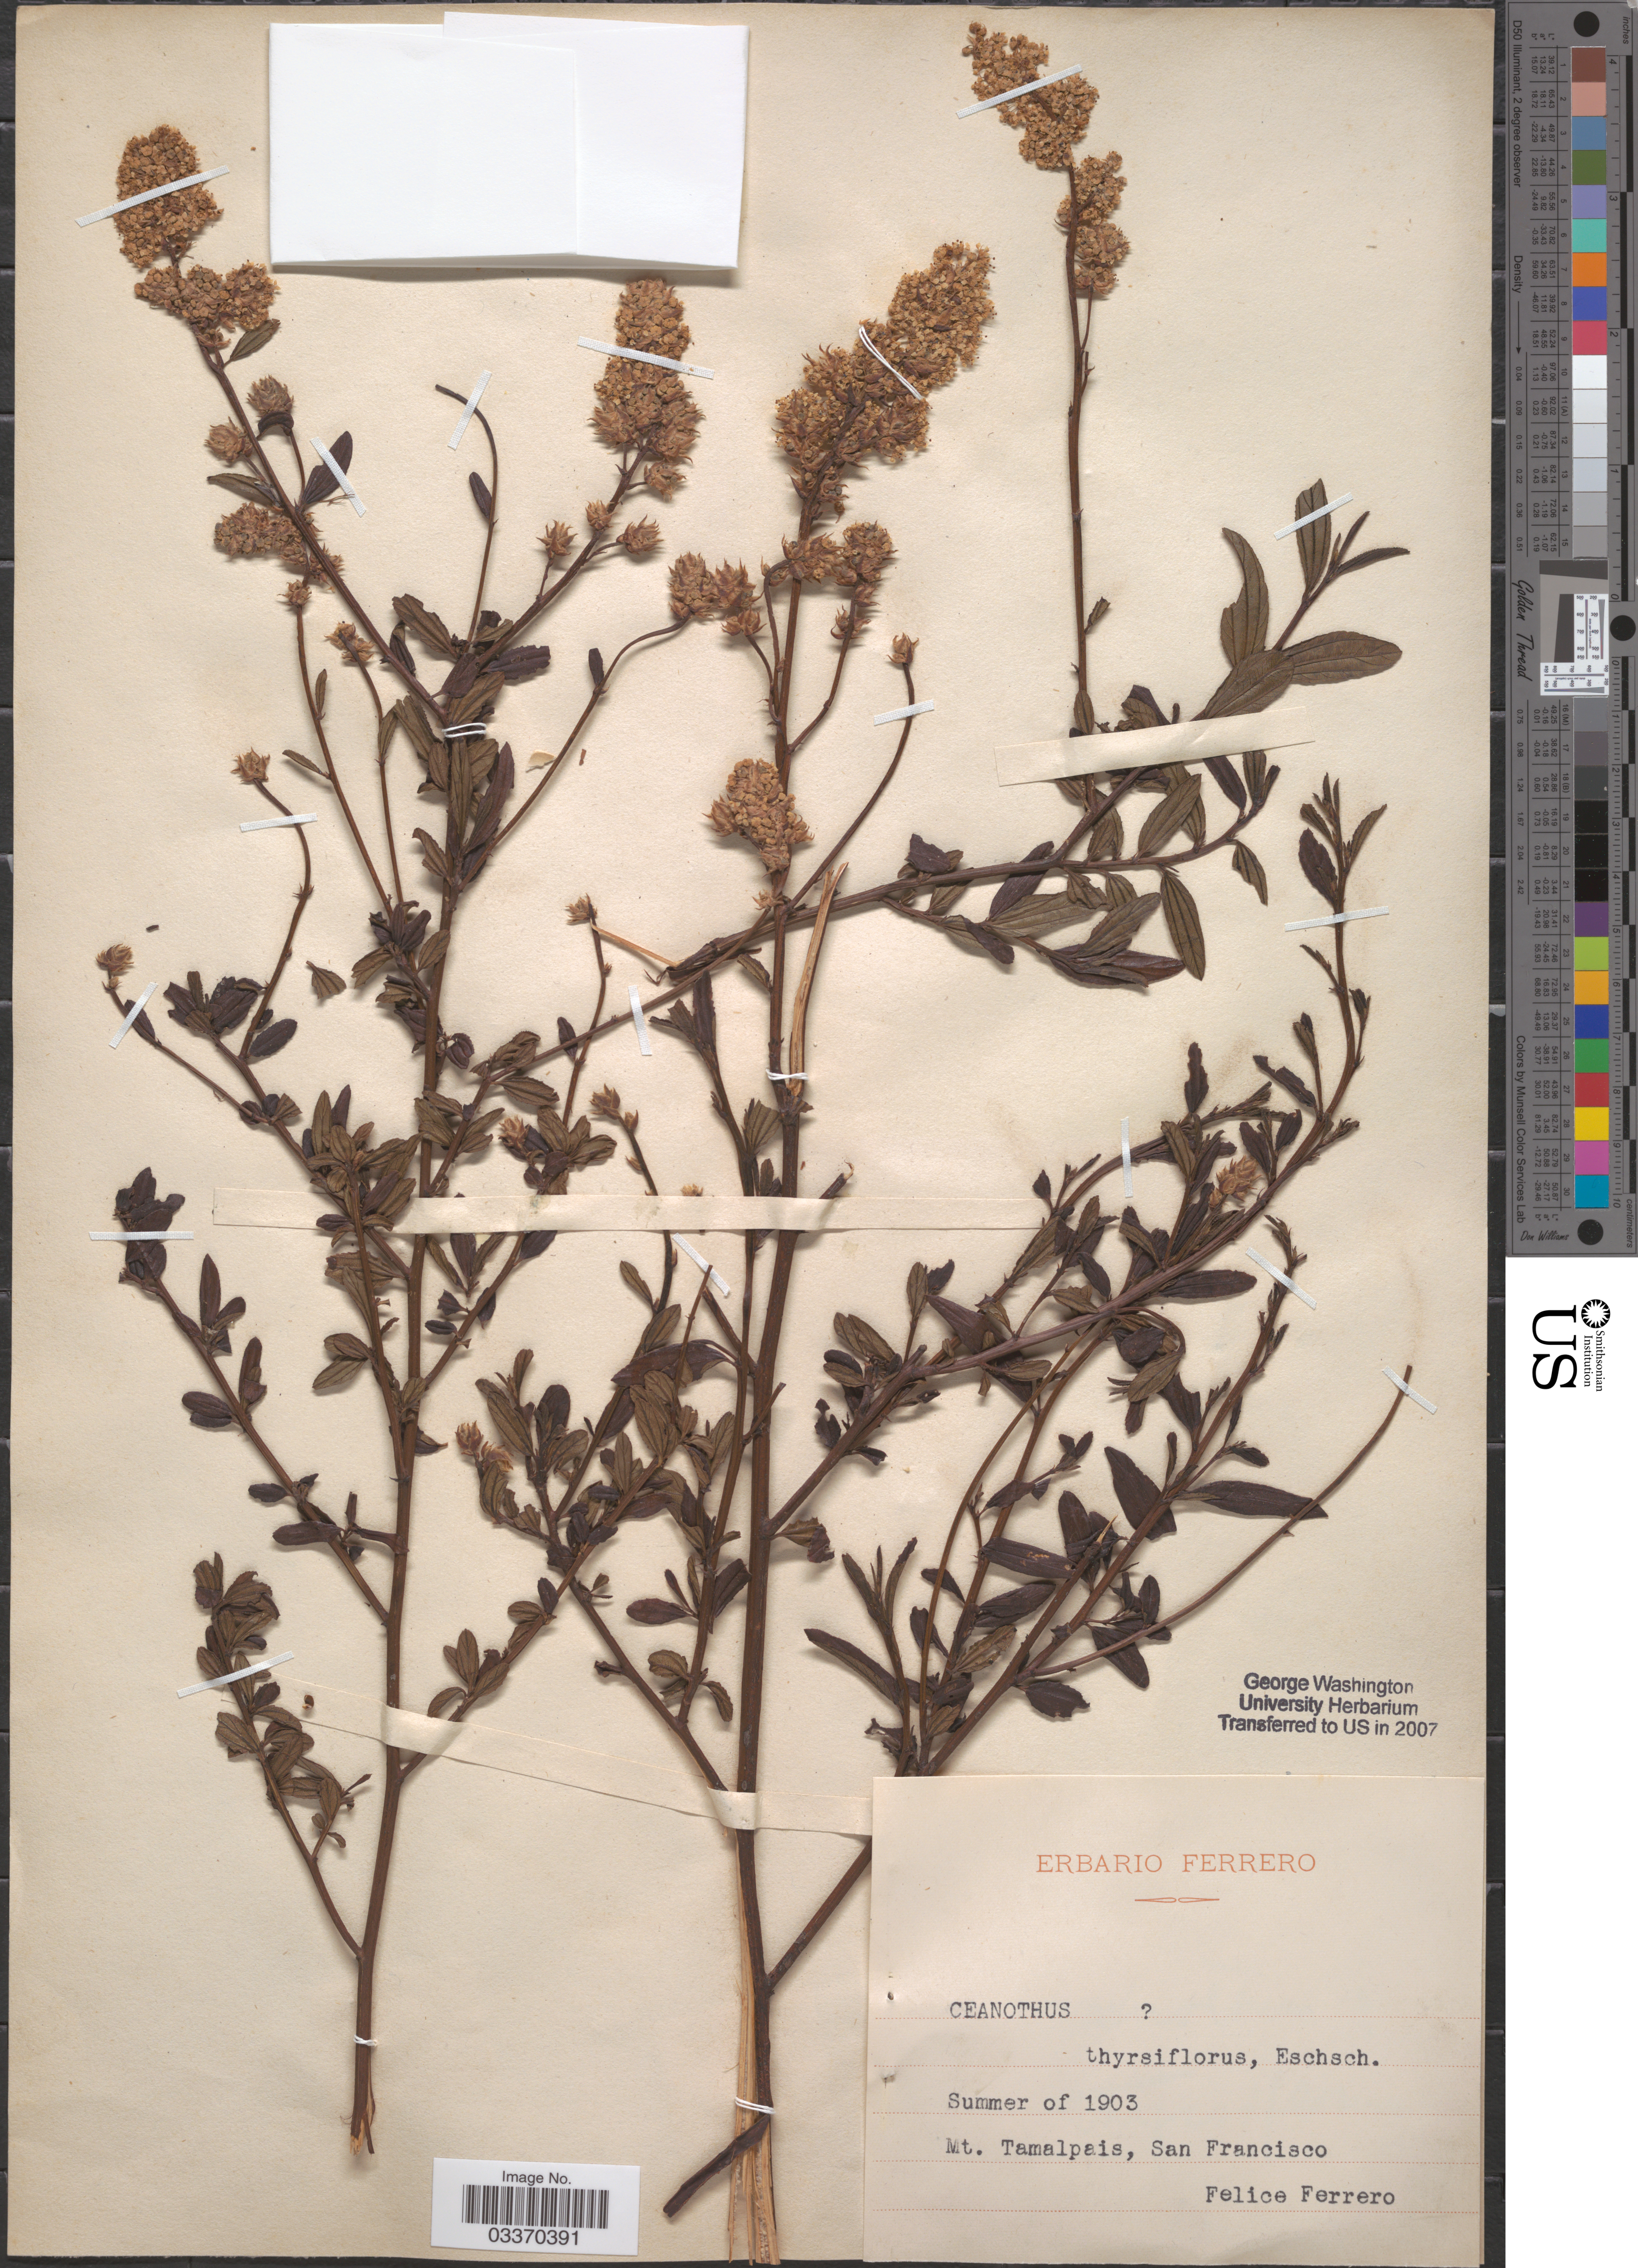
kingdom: Plantae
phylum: Tracheophyta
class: Magnoliopsida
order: Rosales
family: Rhamnaceae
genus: Ceanothus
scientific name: Ceanothus thyrsiflorus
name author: Eschsch.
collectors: F. Ferrero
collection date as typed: Summer of 1903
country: United States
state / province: California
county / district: San Francisco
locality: Mt. Tamalpais, San Francisco.